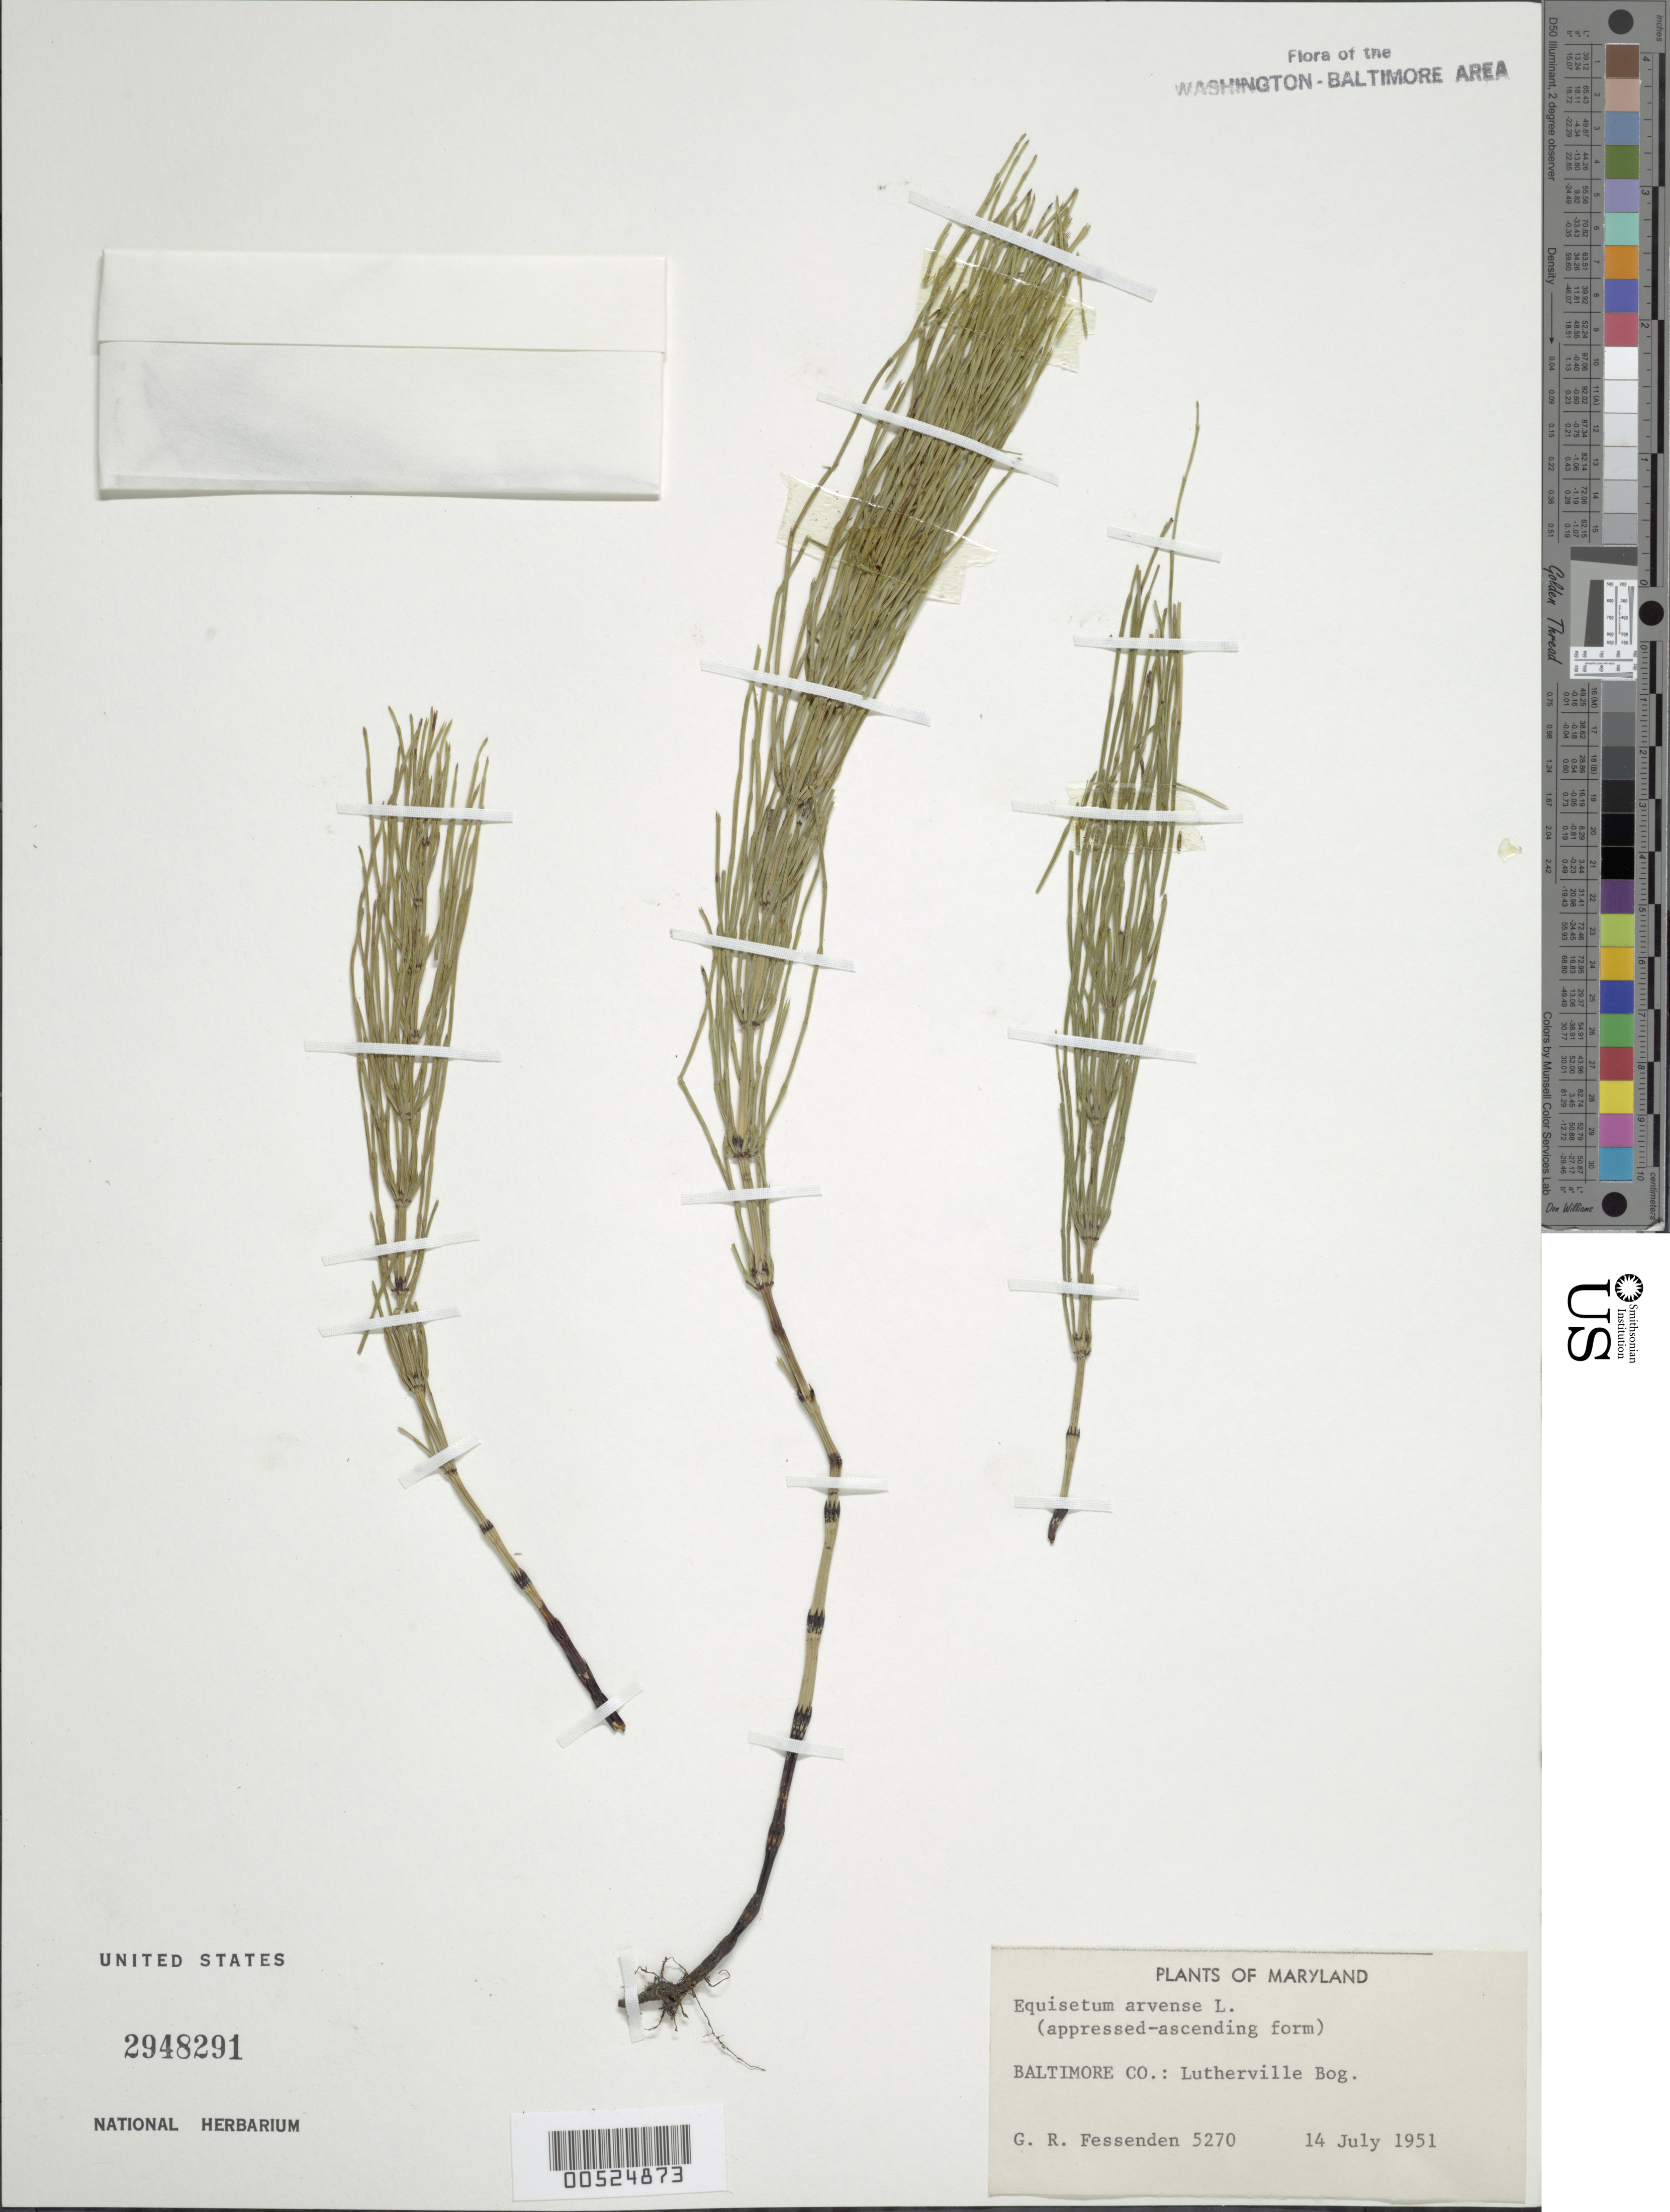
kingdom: Plantae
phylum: Tracheophyta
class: Polypodiopsida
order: Equisetales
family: Equisetaceae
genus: Equisetum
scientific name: Equisetum arvense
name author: L.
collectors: G. Fessenden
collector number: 5270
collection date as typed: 14 Jul 1951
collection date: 1951-07-14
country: United States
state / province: Maryland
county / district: Baltimore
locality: Lutherville Bog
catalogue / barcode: US 2948291